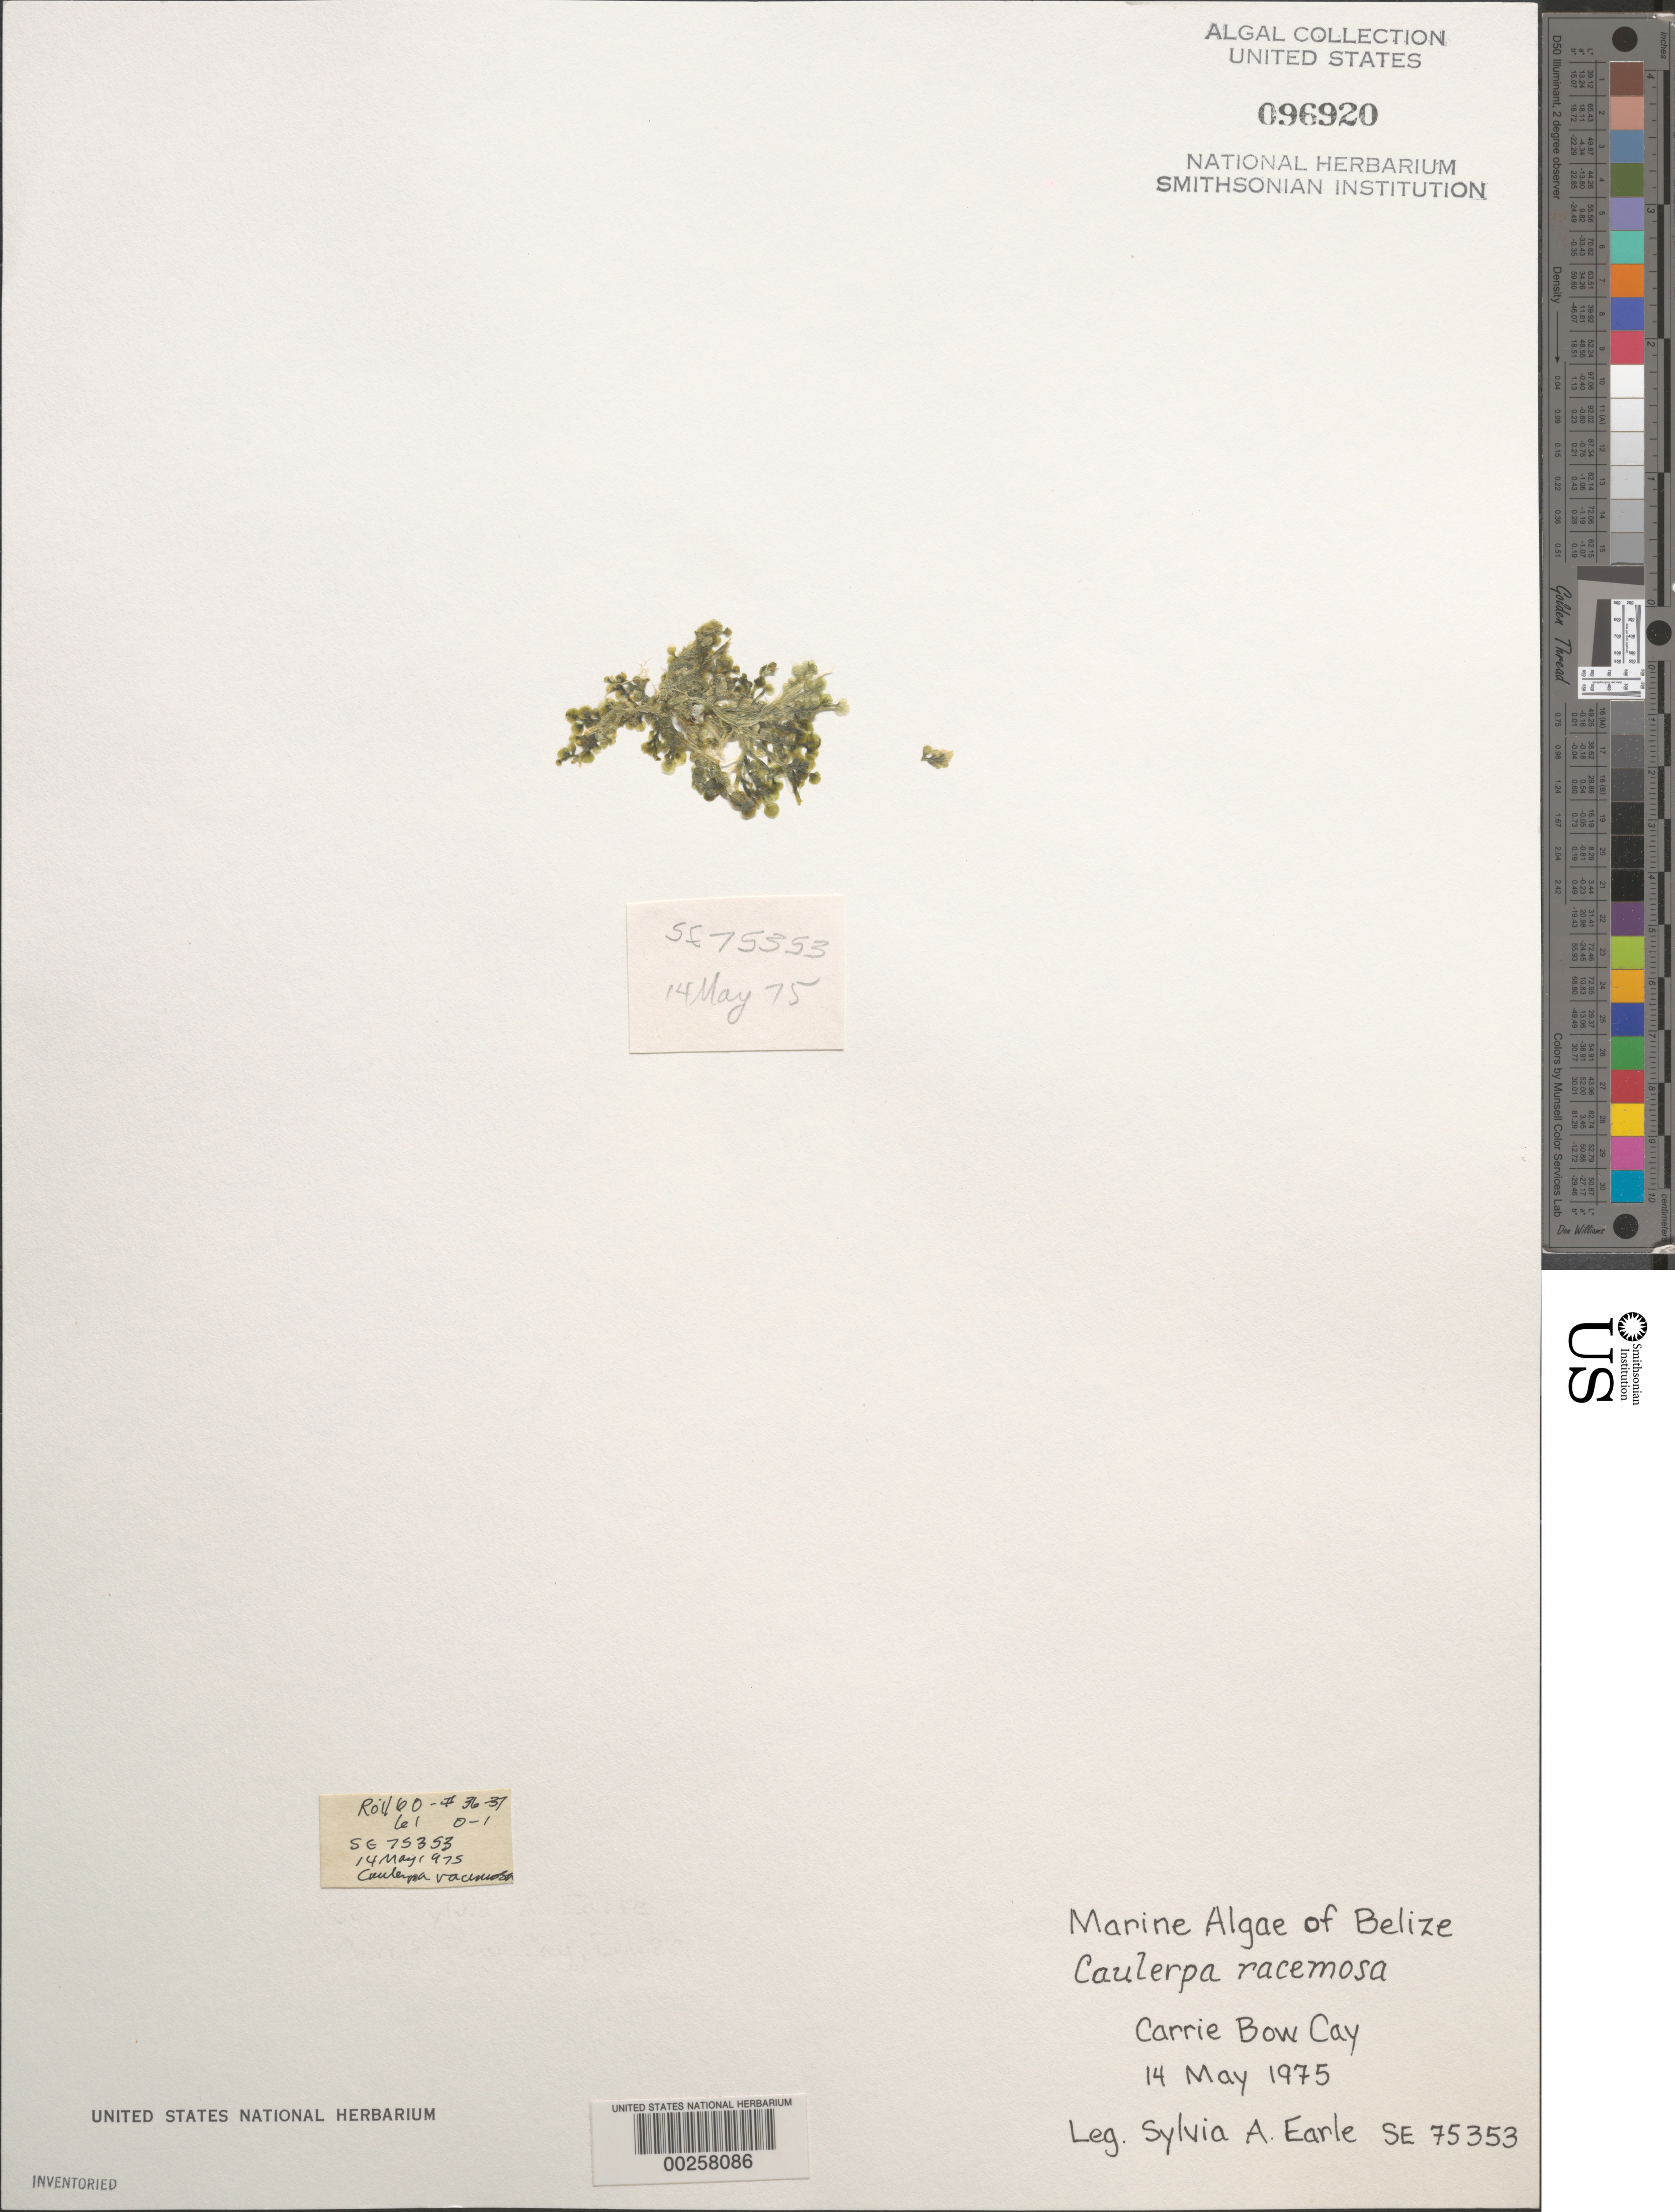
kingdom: Plantae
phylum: Chlorophyta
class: Ulvophyceae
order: Bryopsidales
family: Caulerpaceae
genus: Caulerpa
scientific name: Caulerpa racemosa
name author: (Forssk.) J. Agardh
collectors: S. A. Earle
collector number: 75353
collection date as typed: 14 May 1975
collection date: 1975-05-14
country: Belize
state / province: Stann Creek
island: Carrie Bow Cay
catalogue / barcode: US 96920